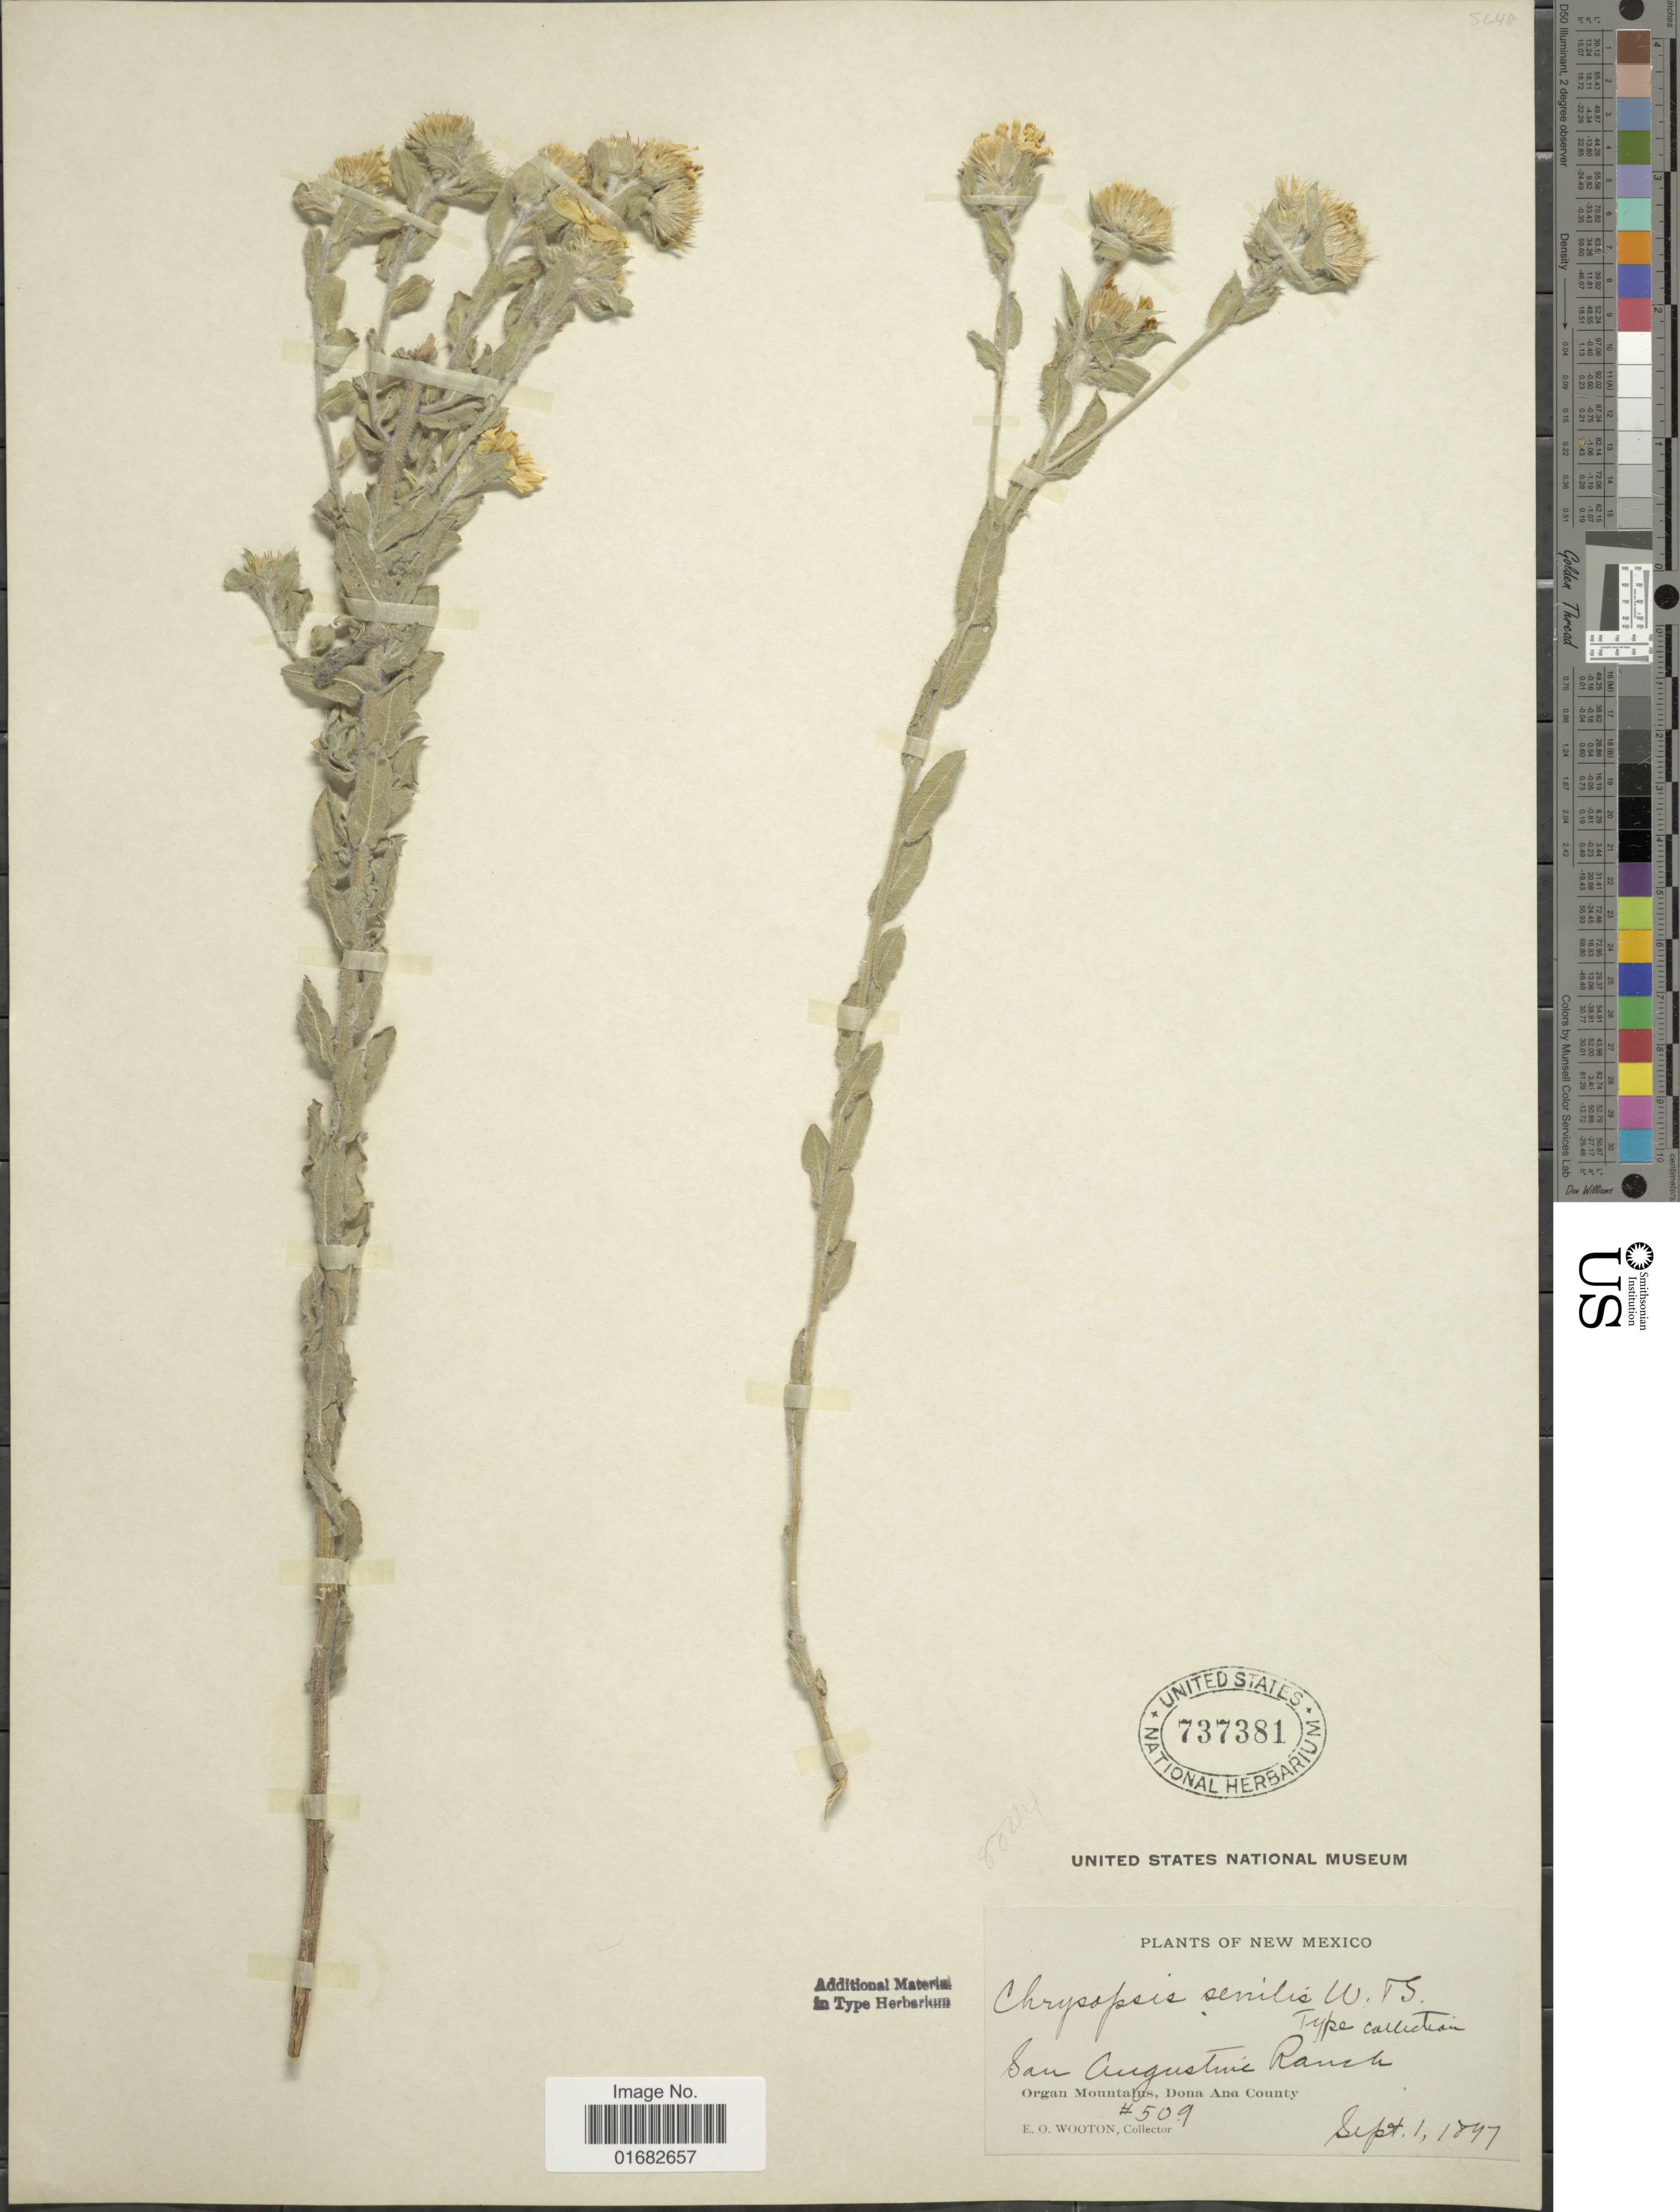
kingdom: Plantae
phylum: Tracheophyta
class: Magnoliopsida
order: Asterales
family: Asteraceae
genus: Chrysopsis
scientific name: Chrysopsis senilis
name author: Wooton & Standl.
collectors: E. O. Wooton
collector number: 509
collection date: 1897-09-01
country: United States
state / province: New Mexico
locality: San Augustine Ranch. Organ Mountains, Dona Ana County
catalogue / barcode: US 737381